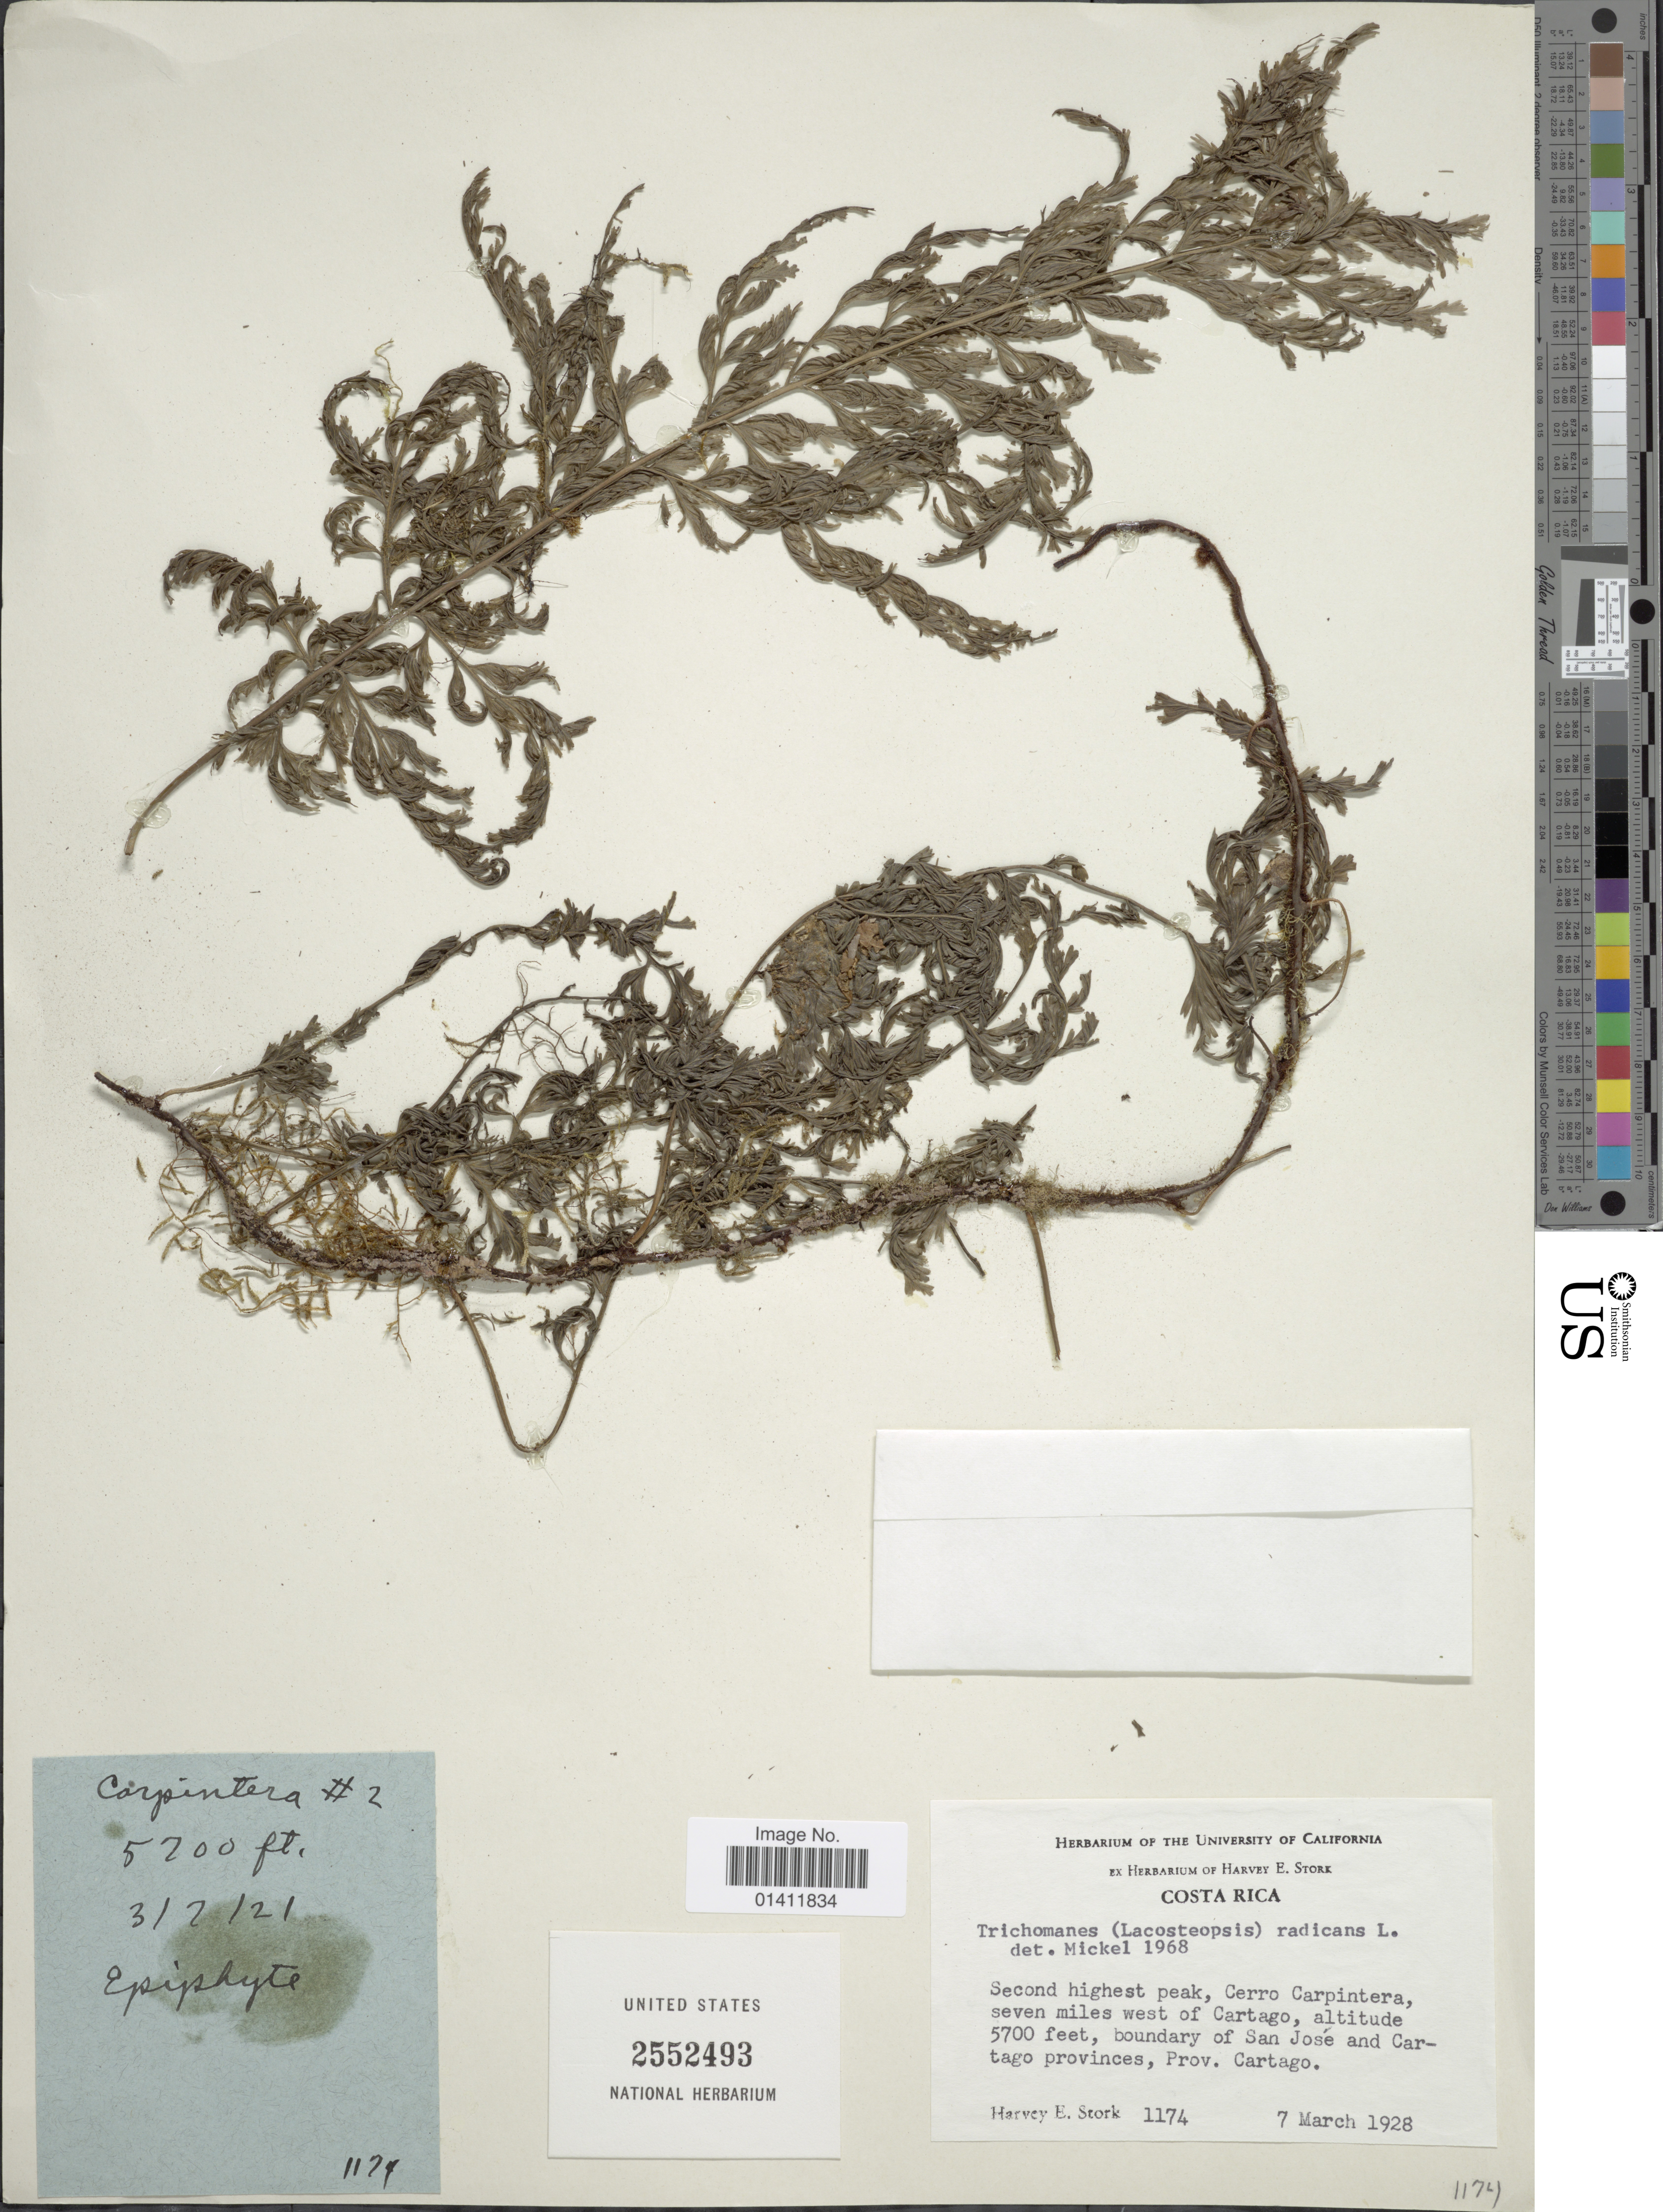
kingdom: Plantae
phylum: Tracheophyta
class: Polypodiopsida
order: Hymenophyllales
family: Hymenophyllaceae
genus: Vandenboschia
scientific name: Vandenboschia radicans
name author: (Sw.) Copel.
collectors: H. E. Stork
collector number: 1174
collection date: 1928-03-07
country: Costa Rica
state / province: Cartago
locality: Cerro Carpintera seven miles west of Cartago. Boundary of San Jose and Cartago provinces, Prov. Cartago.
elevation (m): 1737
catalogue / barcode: US 2552493